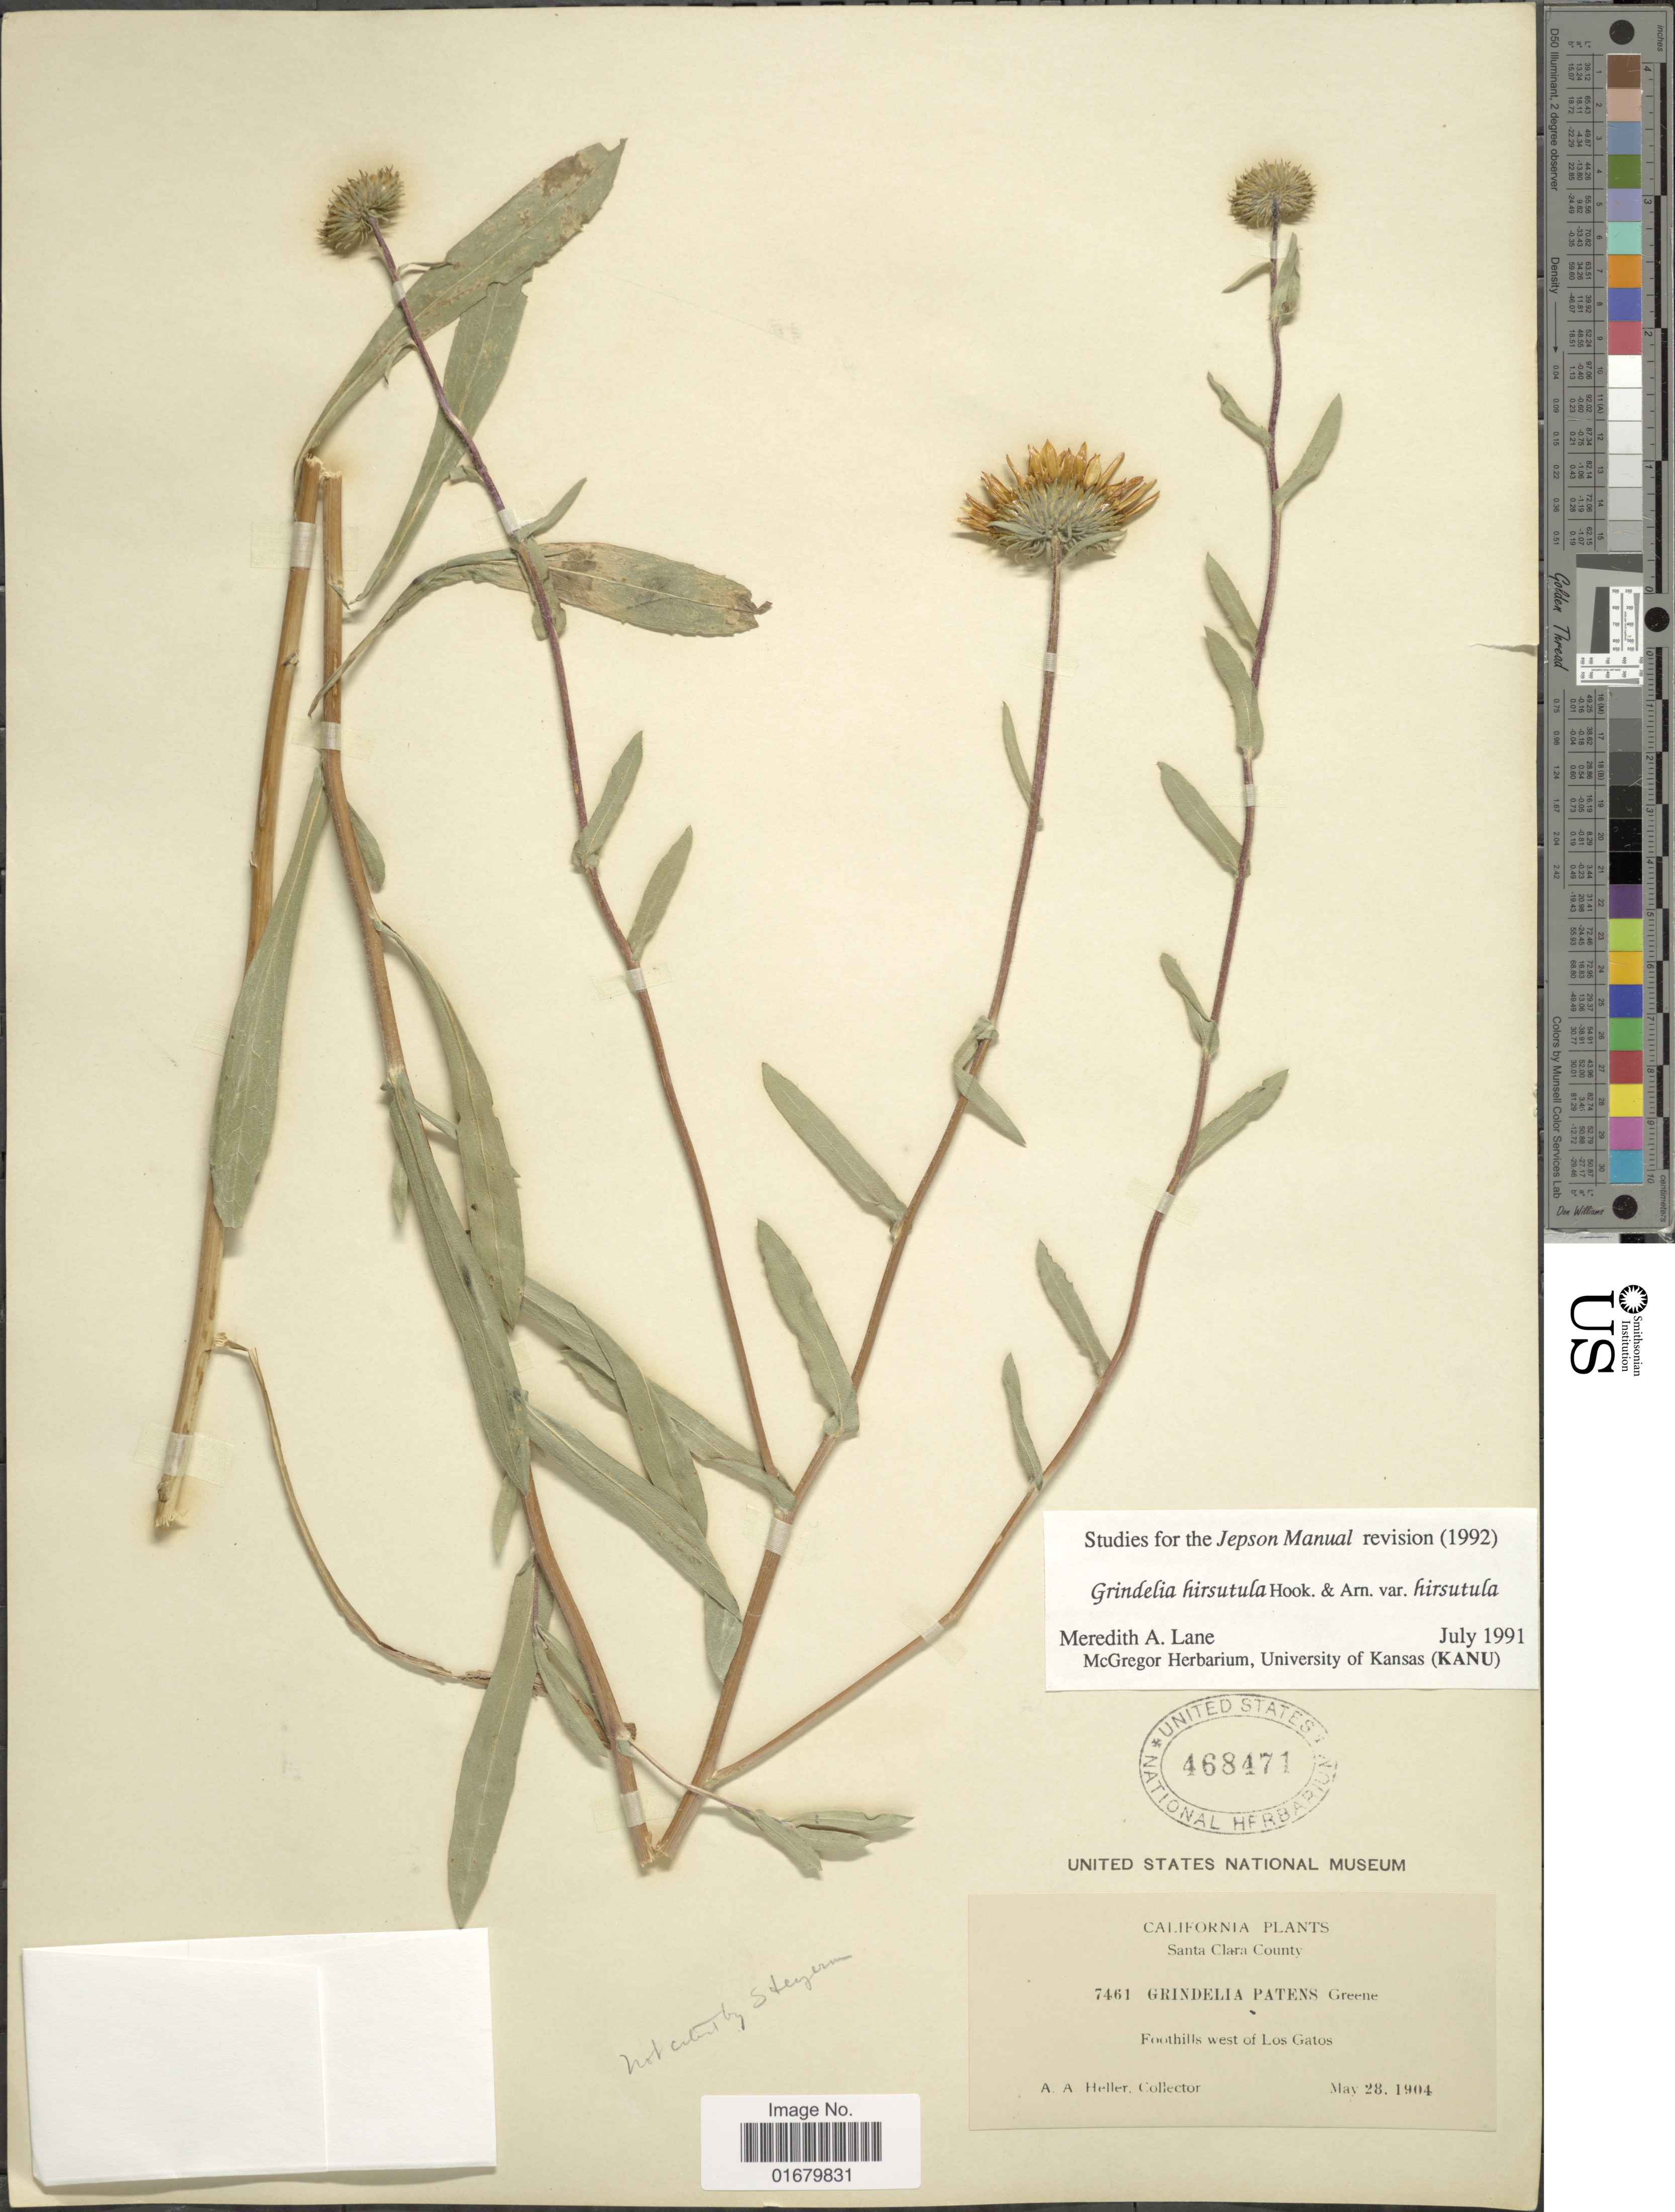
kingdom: Plantae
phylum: Tracheophyta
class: Magnoliopsida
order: Asterales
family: Asteraceae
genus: Grindelia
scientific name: Grindelia hirsutula var. hirsutula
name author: Hook. & Arn.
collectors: A. A. Heller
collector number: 7461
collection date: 1904-05-28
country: United States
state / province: California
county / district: Santa Clara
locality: Santa Clara County, Foothills west of Los Gatos.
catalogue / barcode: US 468471